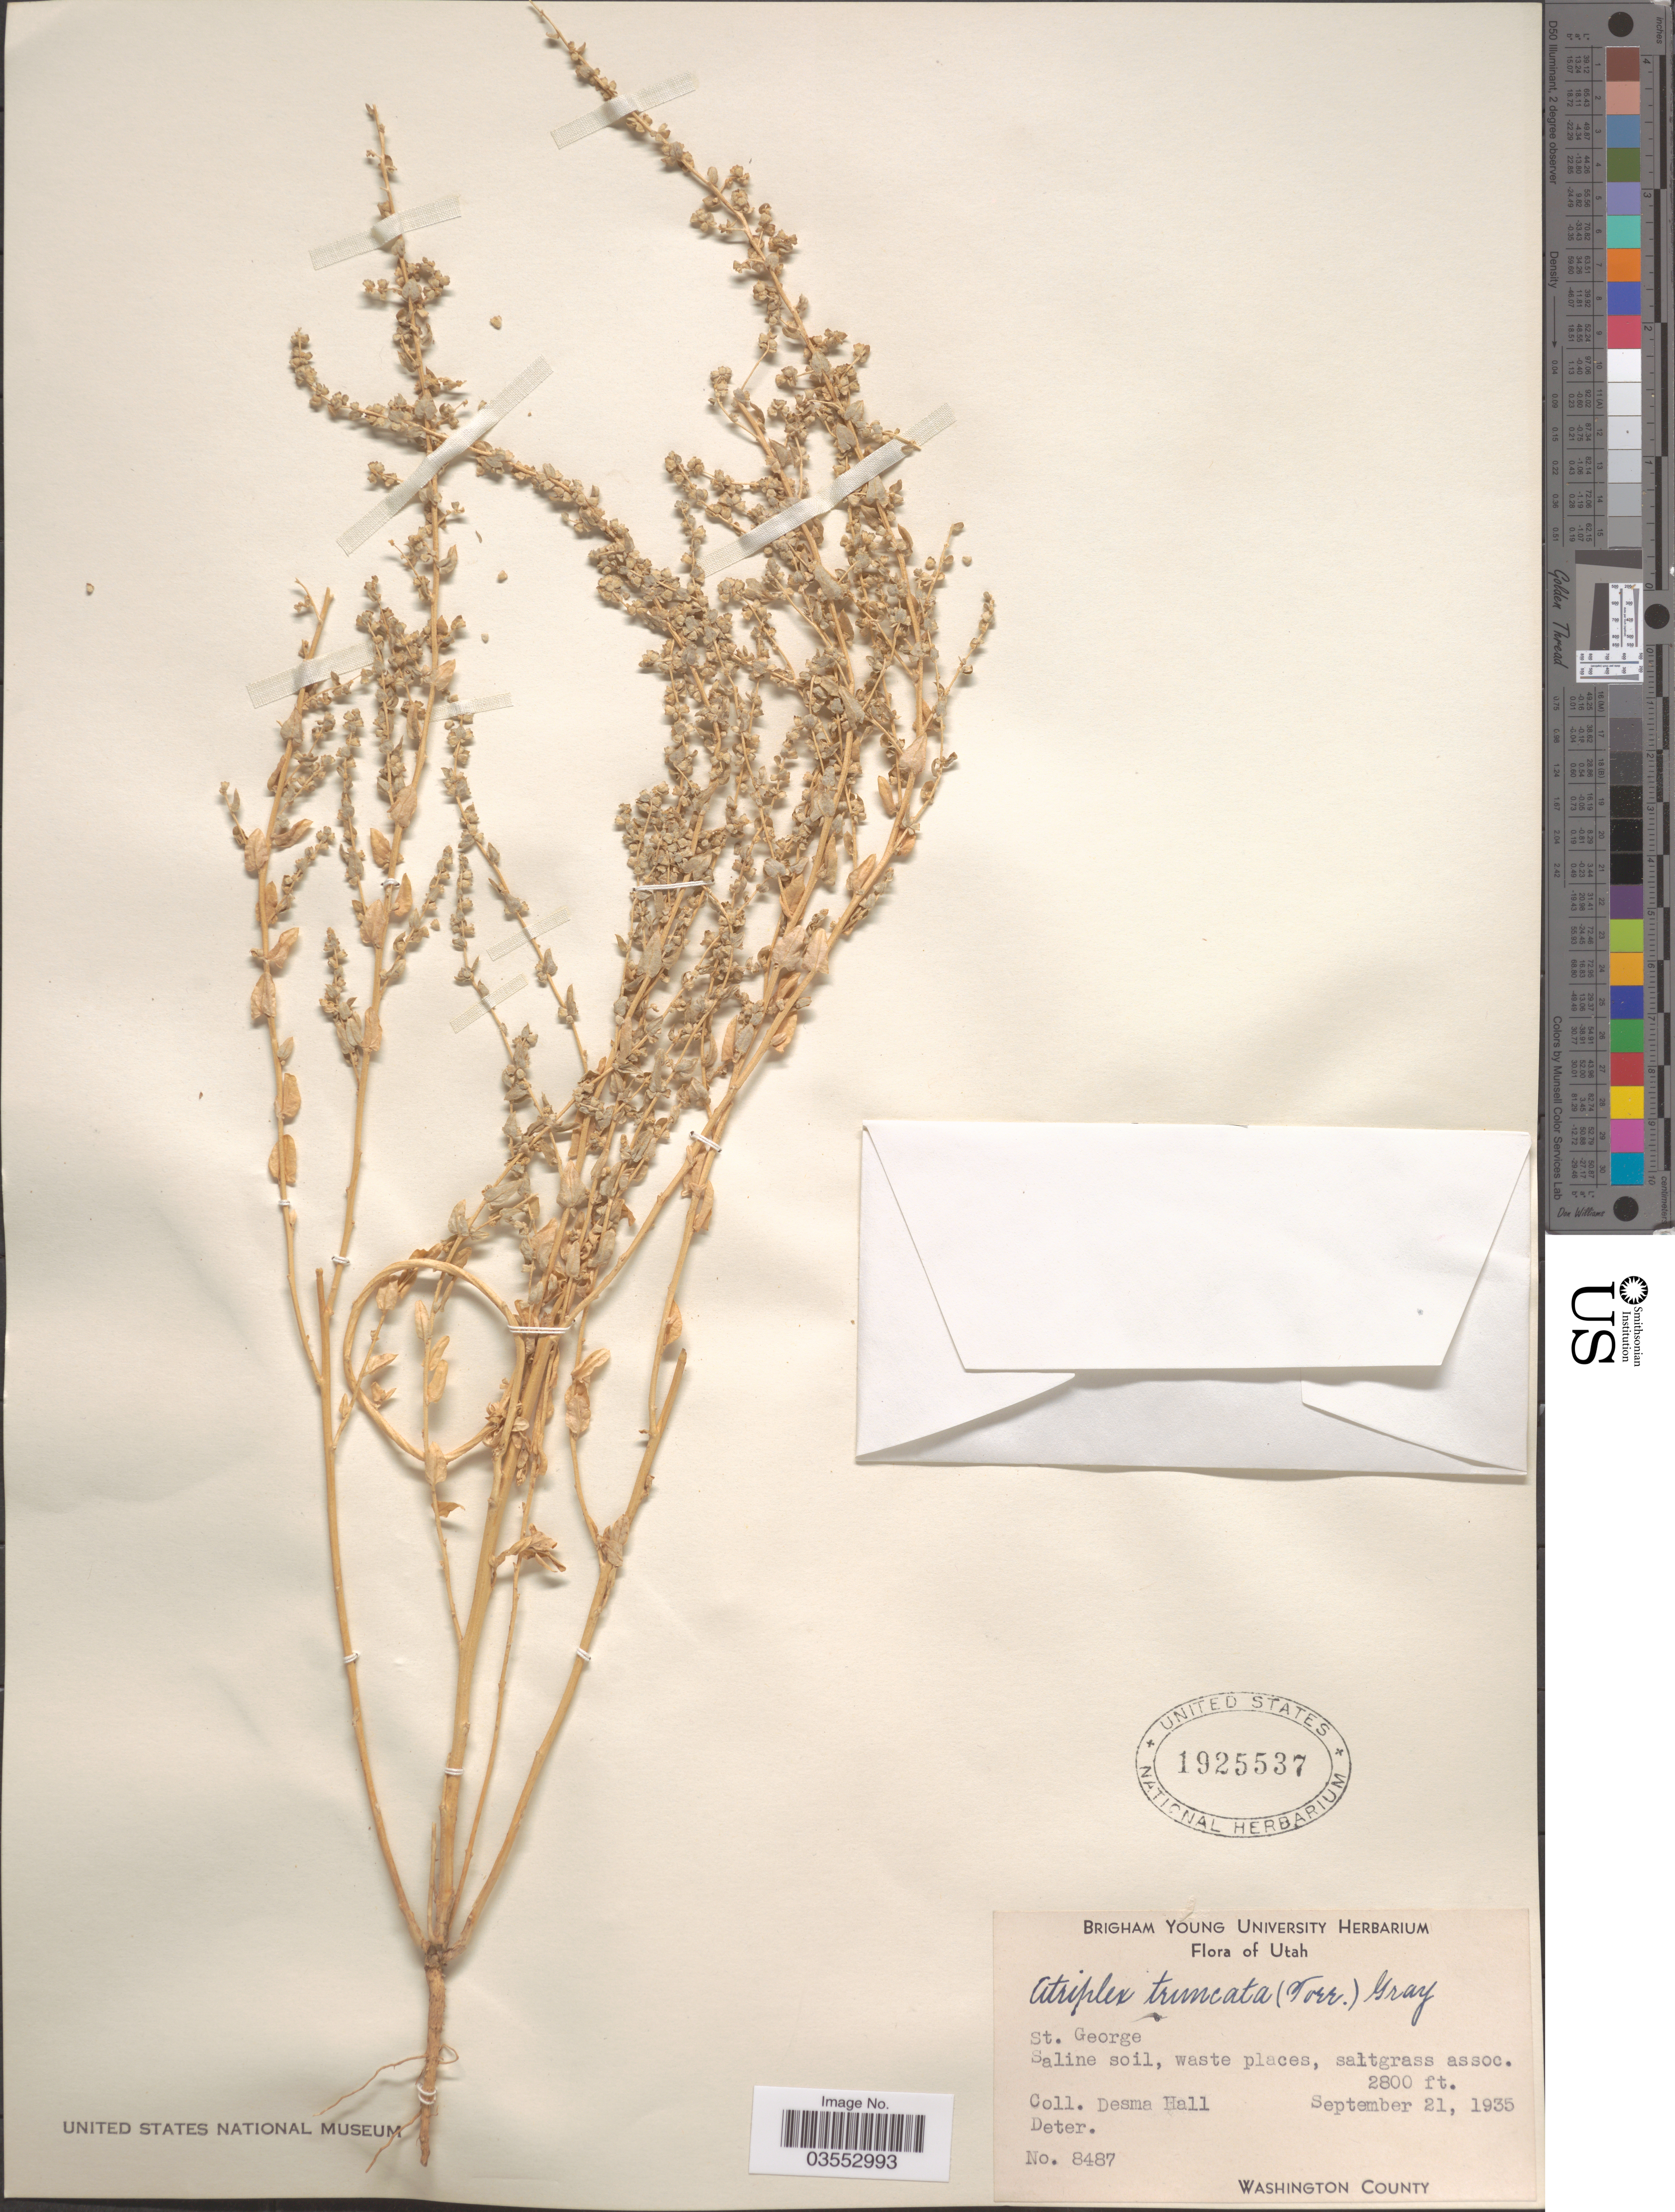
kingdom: Plantae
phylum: Tracheophyta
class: Magnoliopsida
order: Caryophyllales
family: Amaranthaceae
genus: Atriplex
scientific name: Atriplex truncata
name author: (Torr. ex S. Watson) A. Gray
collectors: D. Hall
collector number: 8487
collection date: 1935-09-21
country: United States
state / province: Utah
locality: St. George. Washington County.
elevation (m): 853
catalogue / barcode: US 1925537